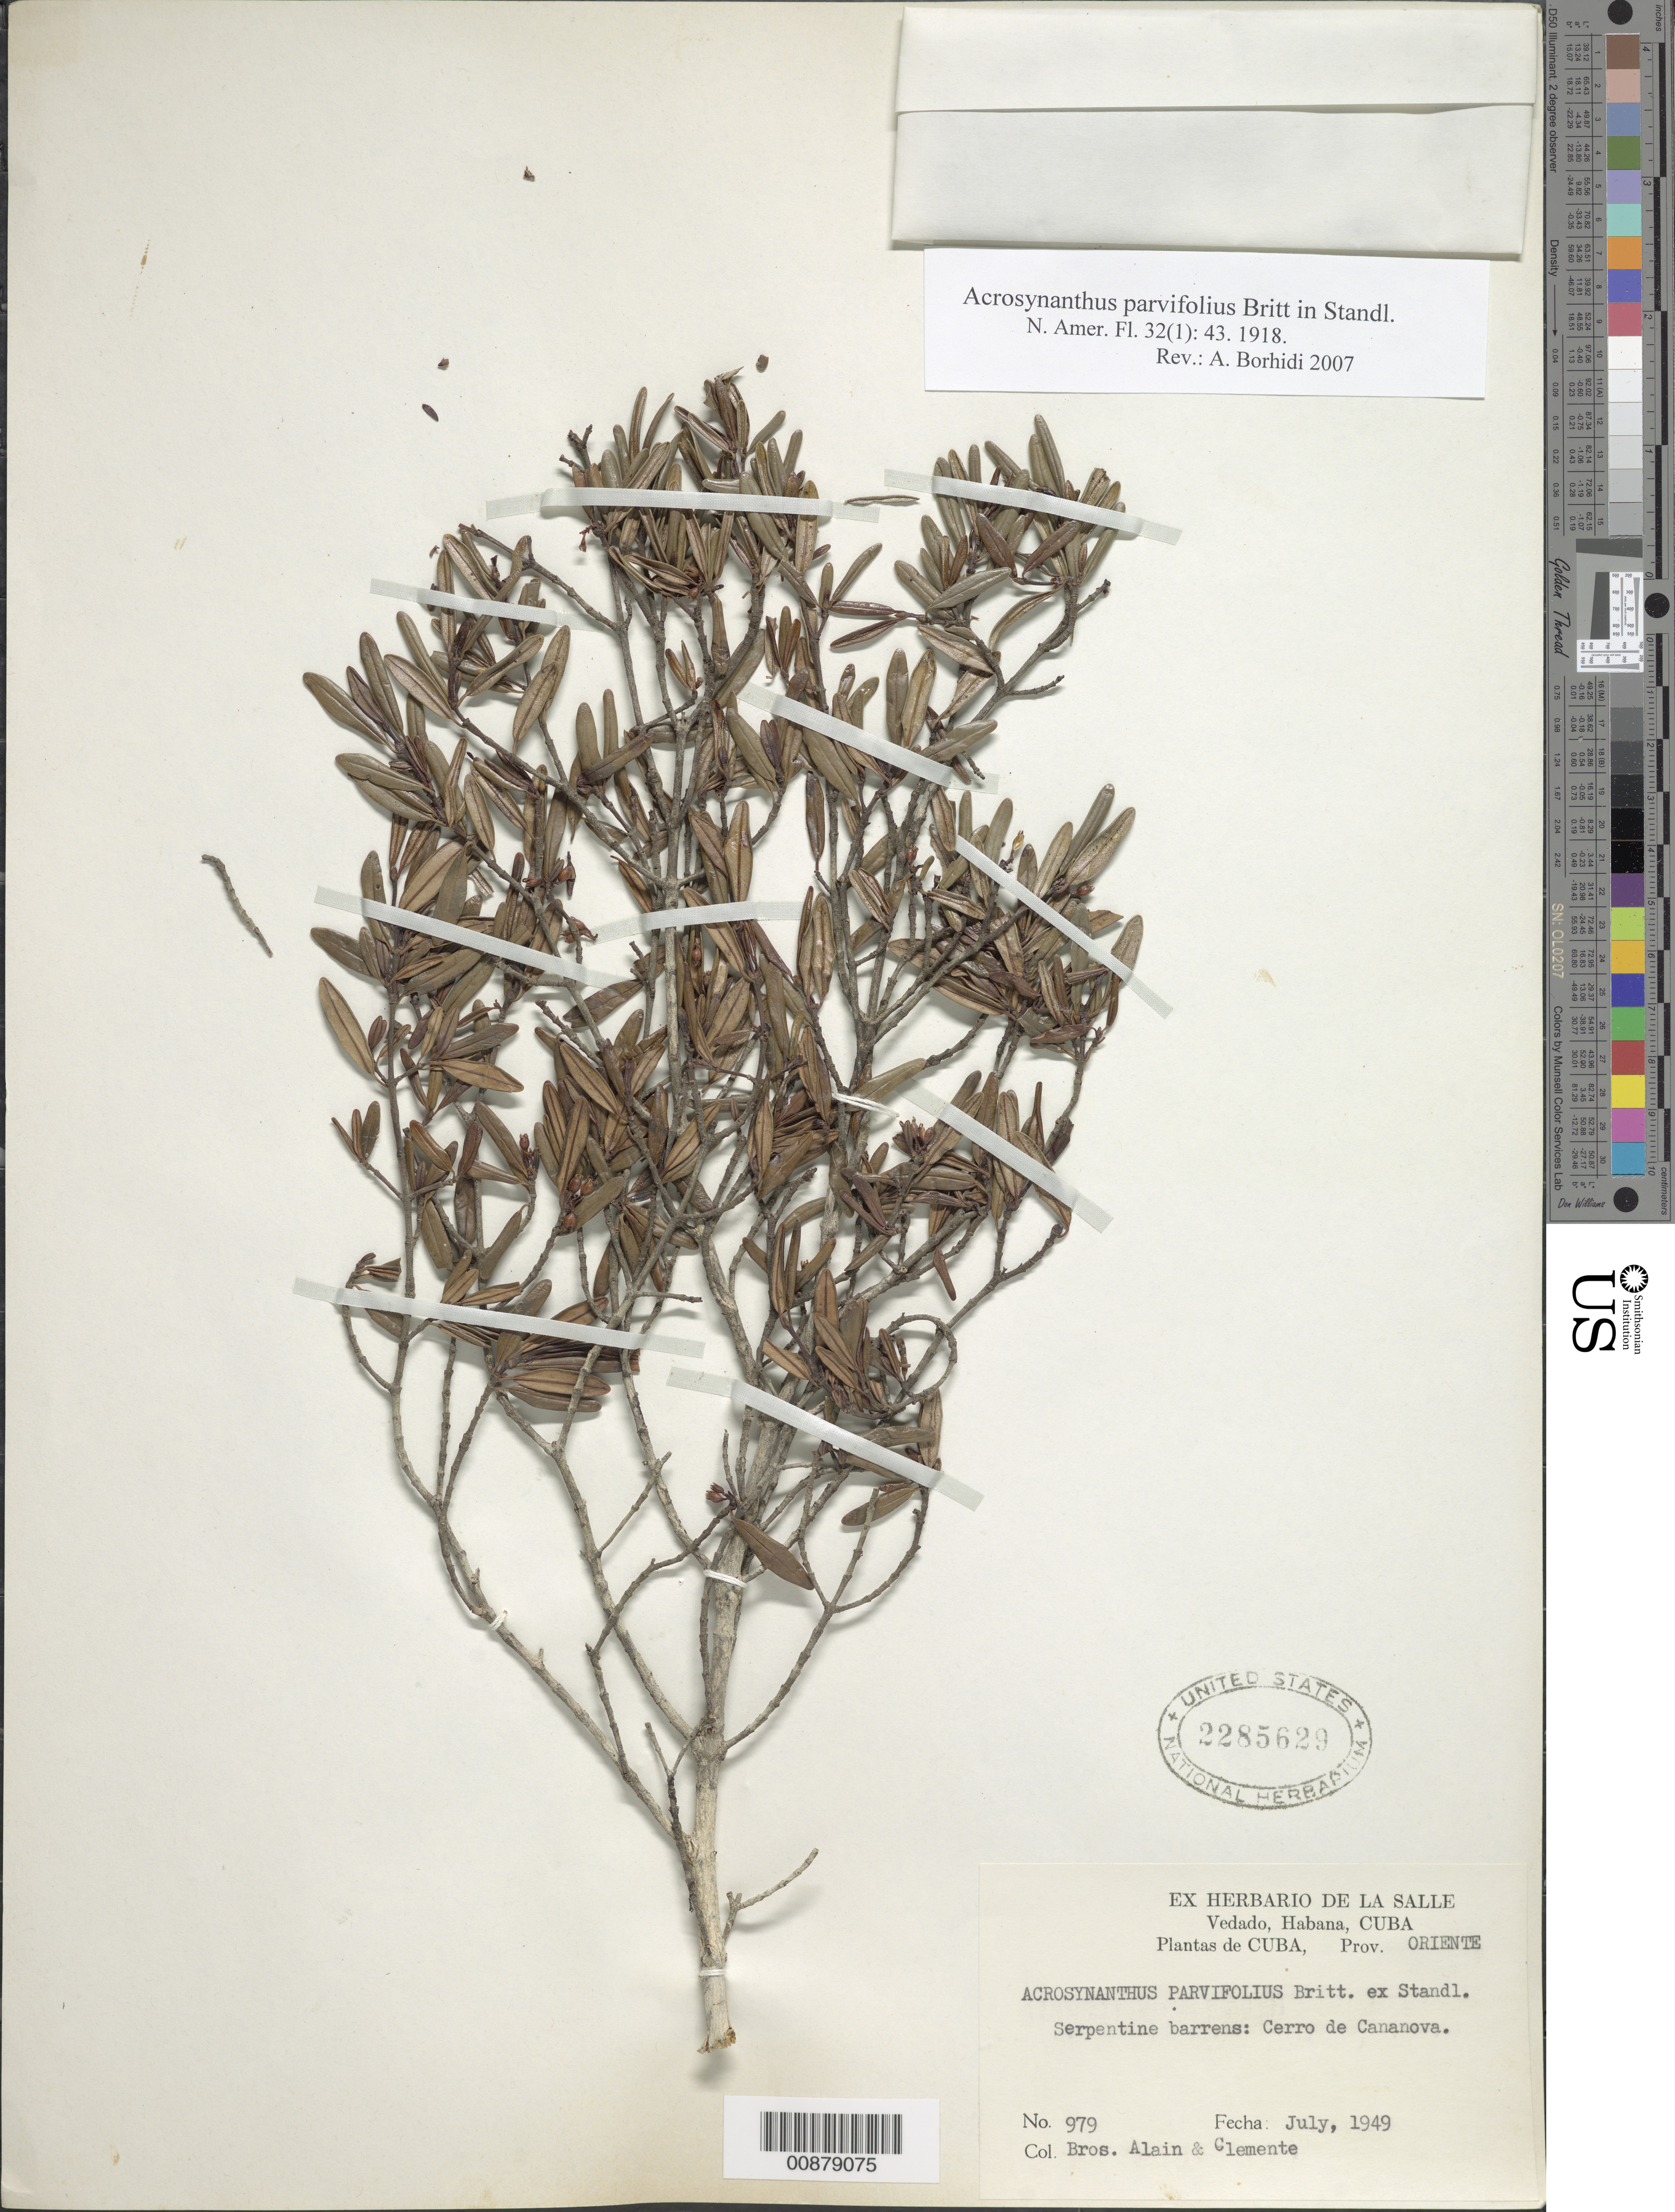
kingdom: Plantae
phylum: Tracheophyta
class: Magnoliopsida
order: Gentianales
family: Rubiaceae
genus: Acrosynanthus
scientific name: Acrosynanthus parvifolius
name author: Britton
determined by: Borhidi, Attila L.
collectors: A. H. Liogier & Bro. Clemente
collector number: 979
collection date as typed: Jul 1949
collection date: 1949-07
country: Cuba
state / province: Oriente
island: Cuba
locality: Cerro de Cananova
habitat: Serpentine barrens.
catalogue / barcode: US 2285629